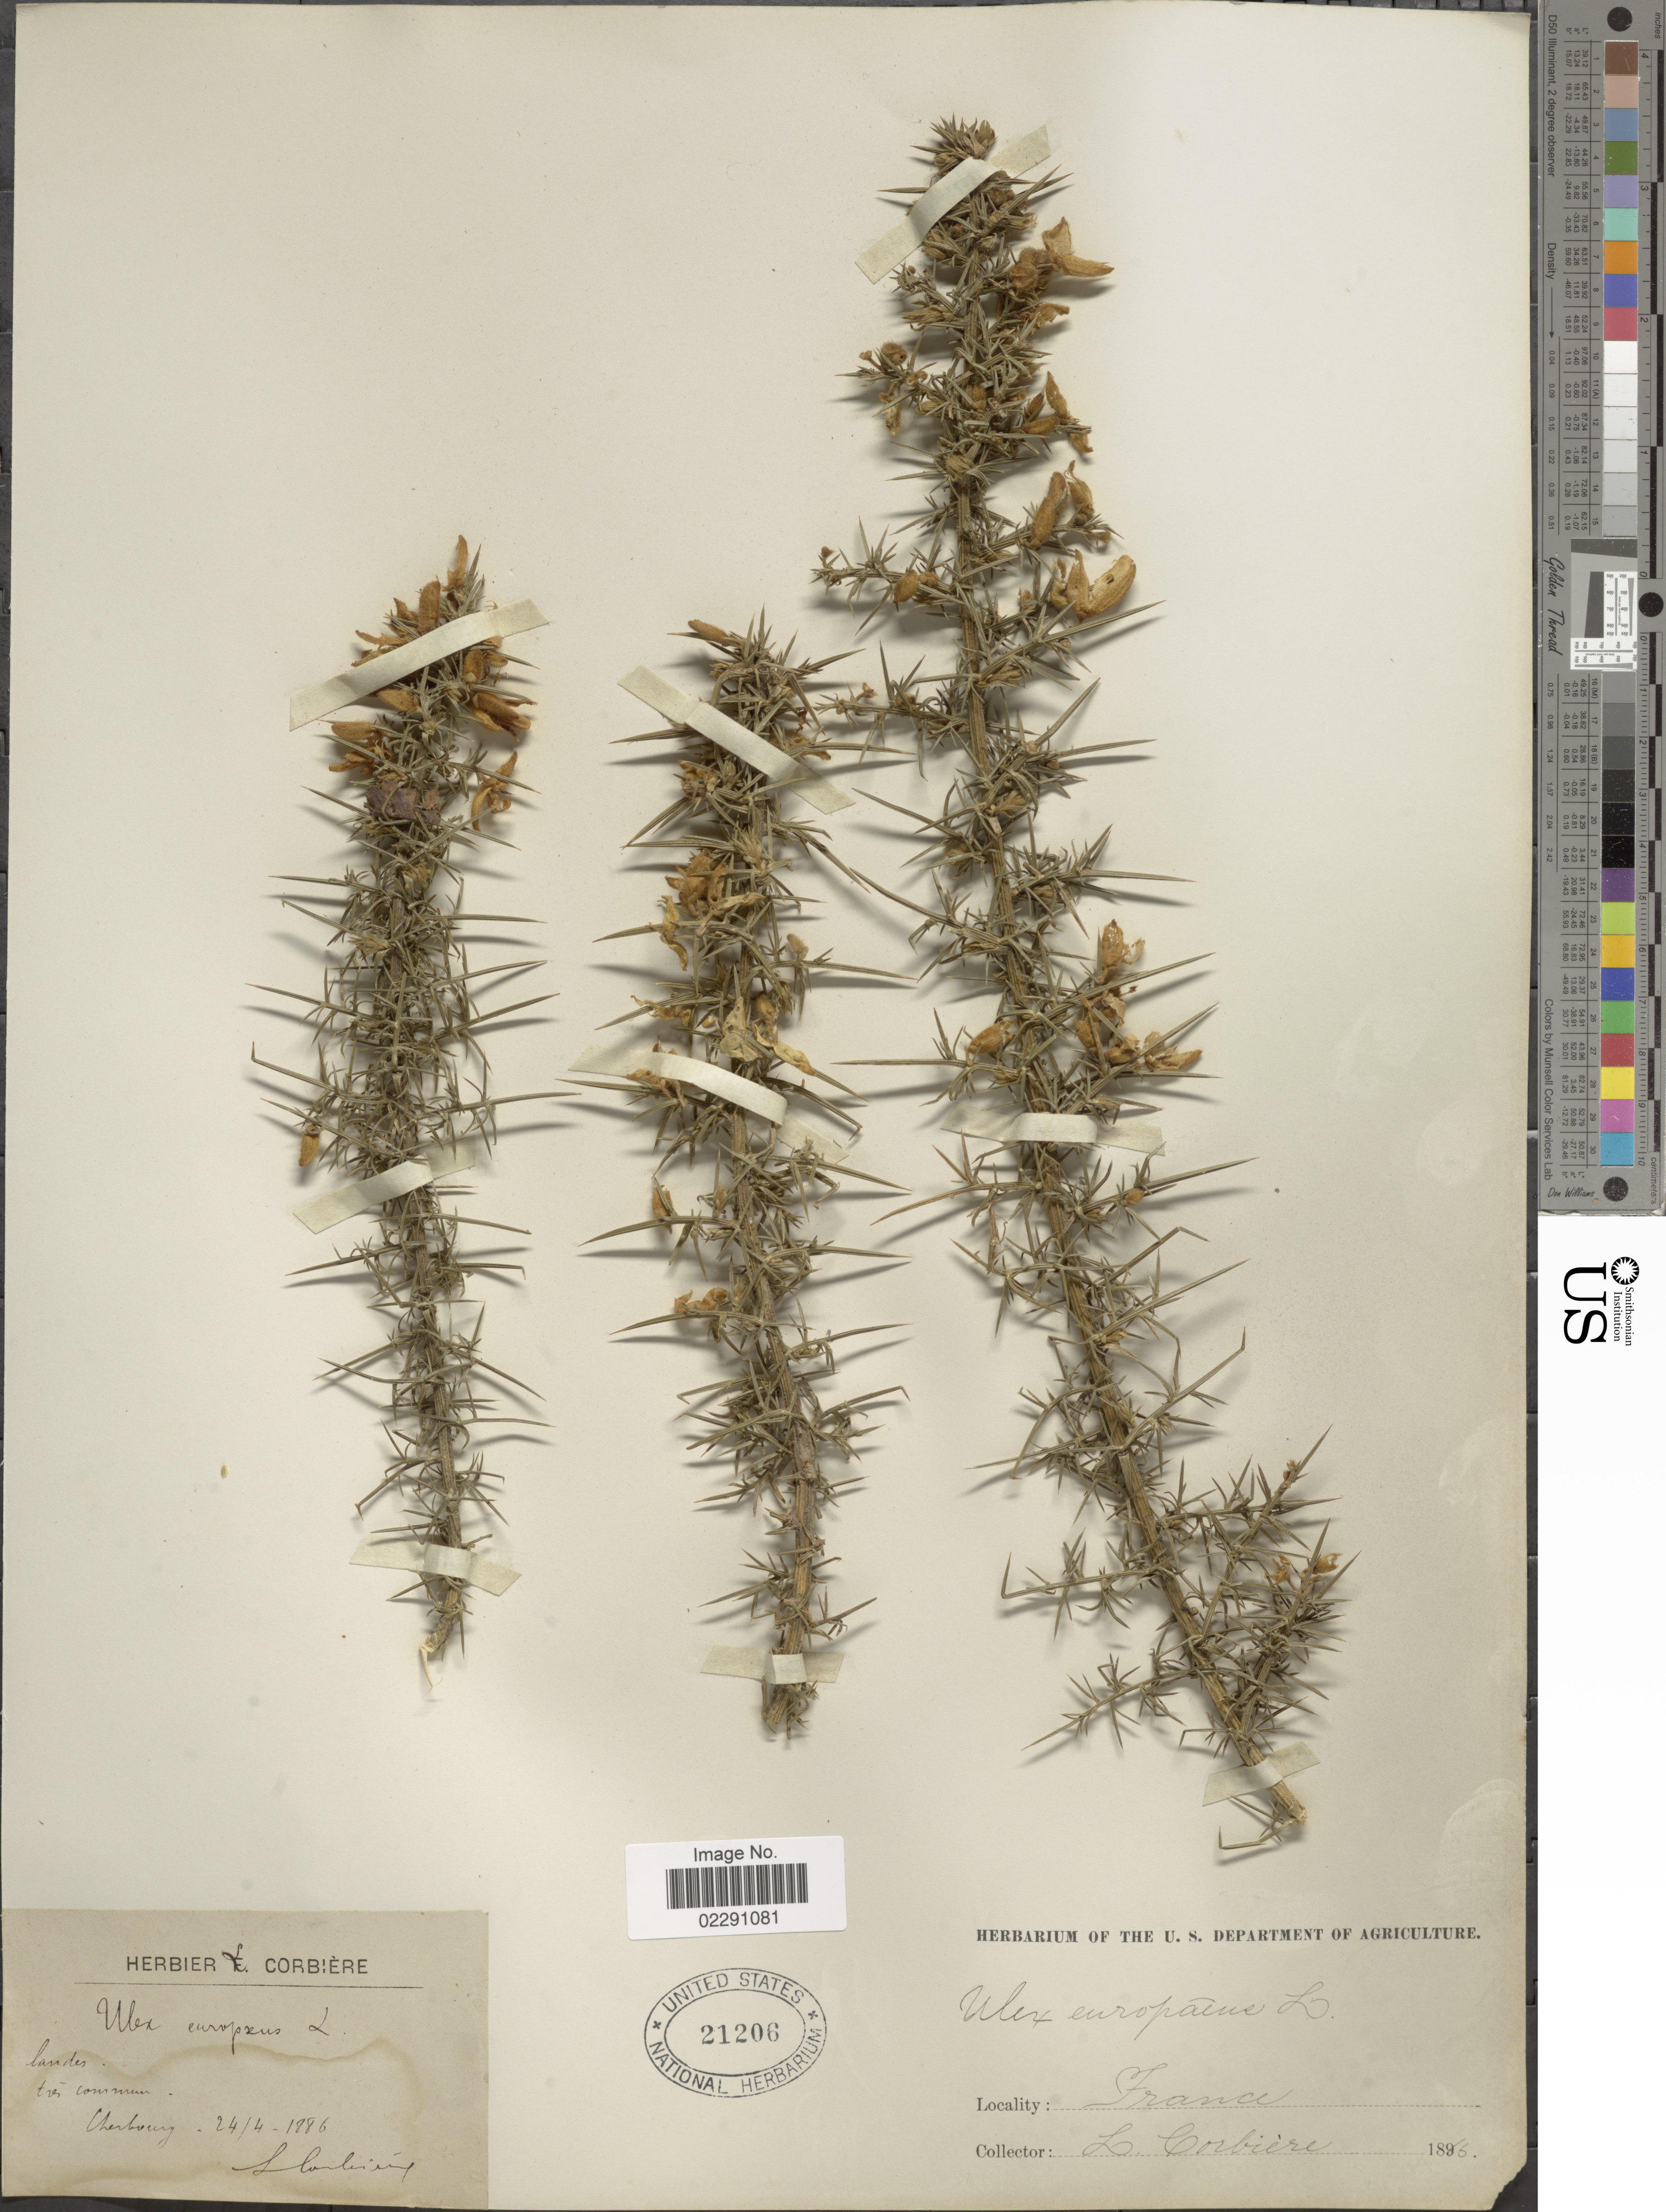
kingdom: Plantae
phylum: Tracheophyta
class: Magnoliopsida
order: Fabales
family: Fabaceae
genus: Ulex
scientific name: Ulex europaeus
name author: L.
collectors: L. Corbière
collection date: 1886-04-24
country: France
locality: Cherbourg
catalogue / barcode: US 21206